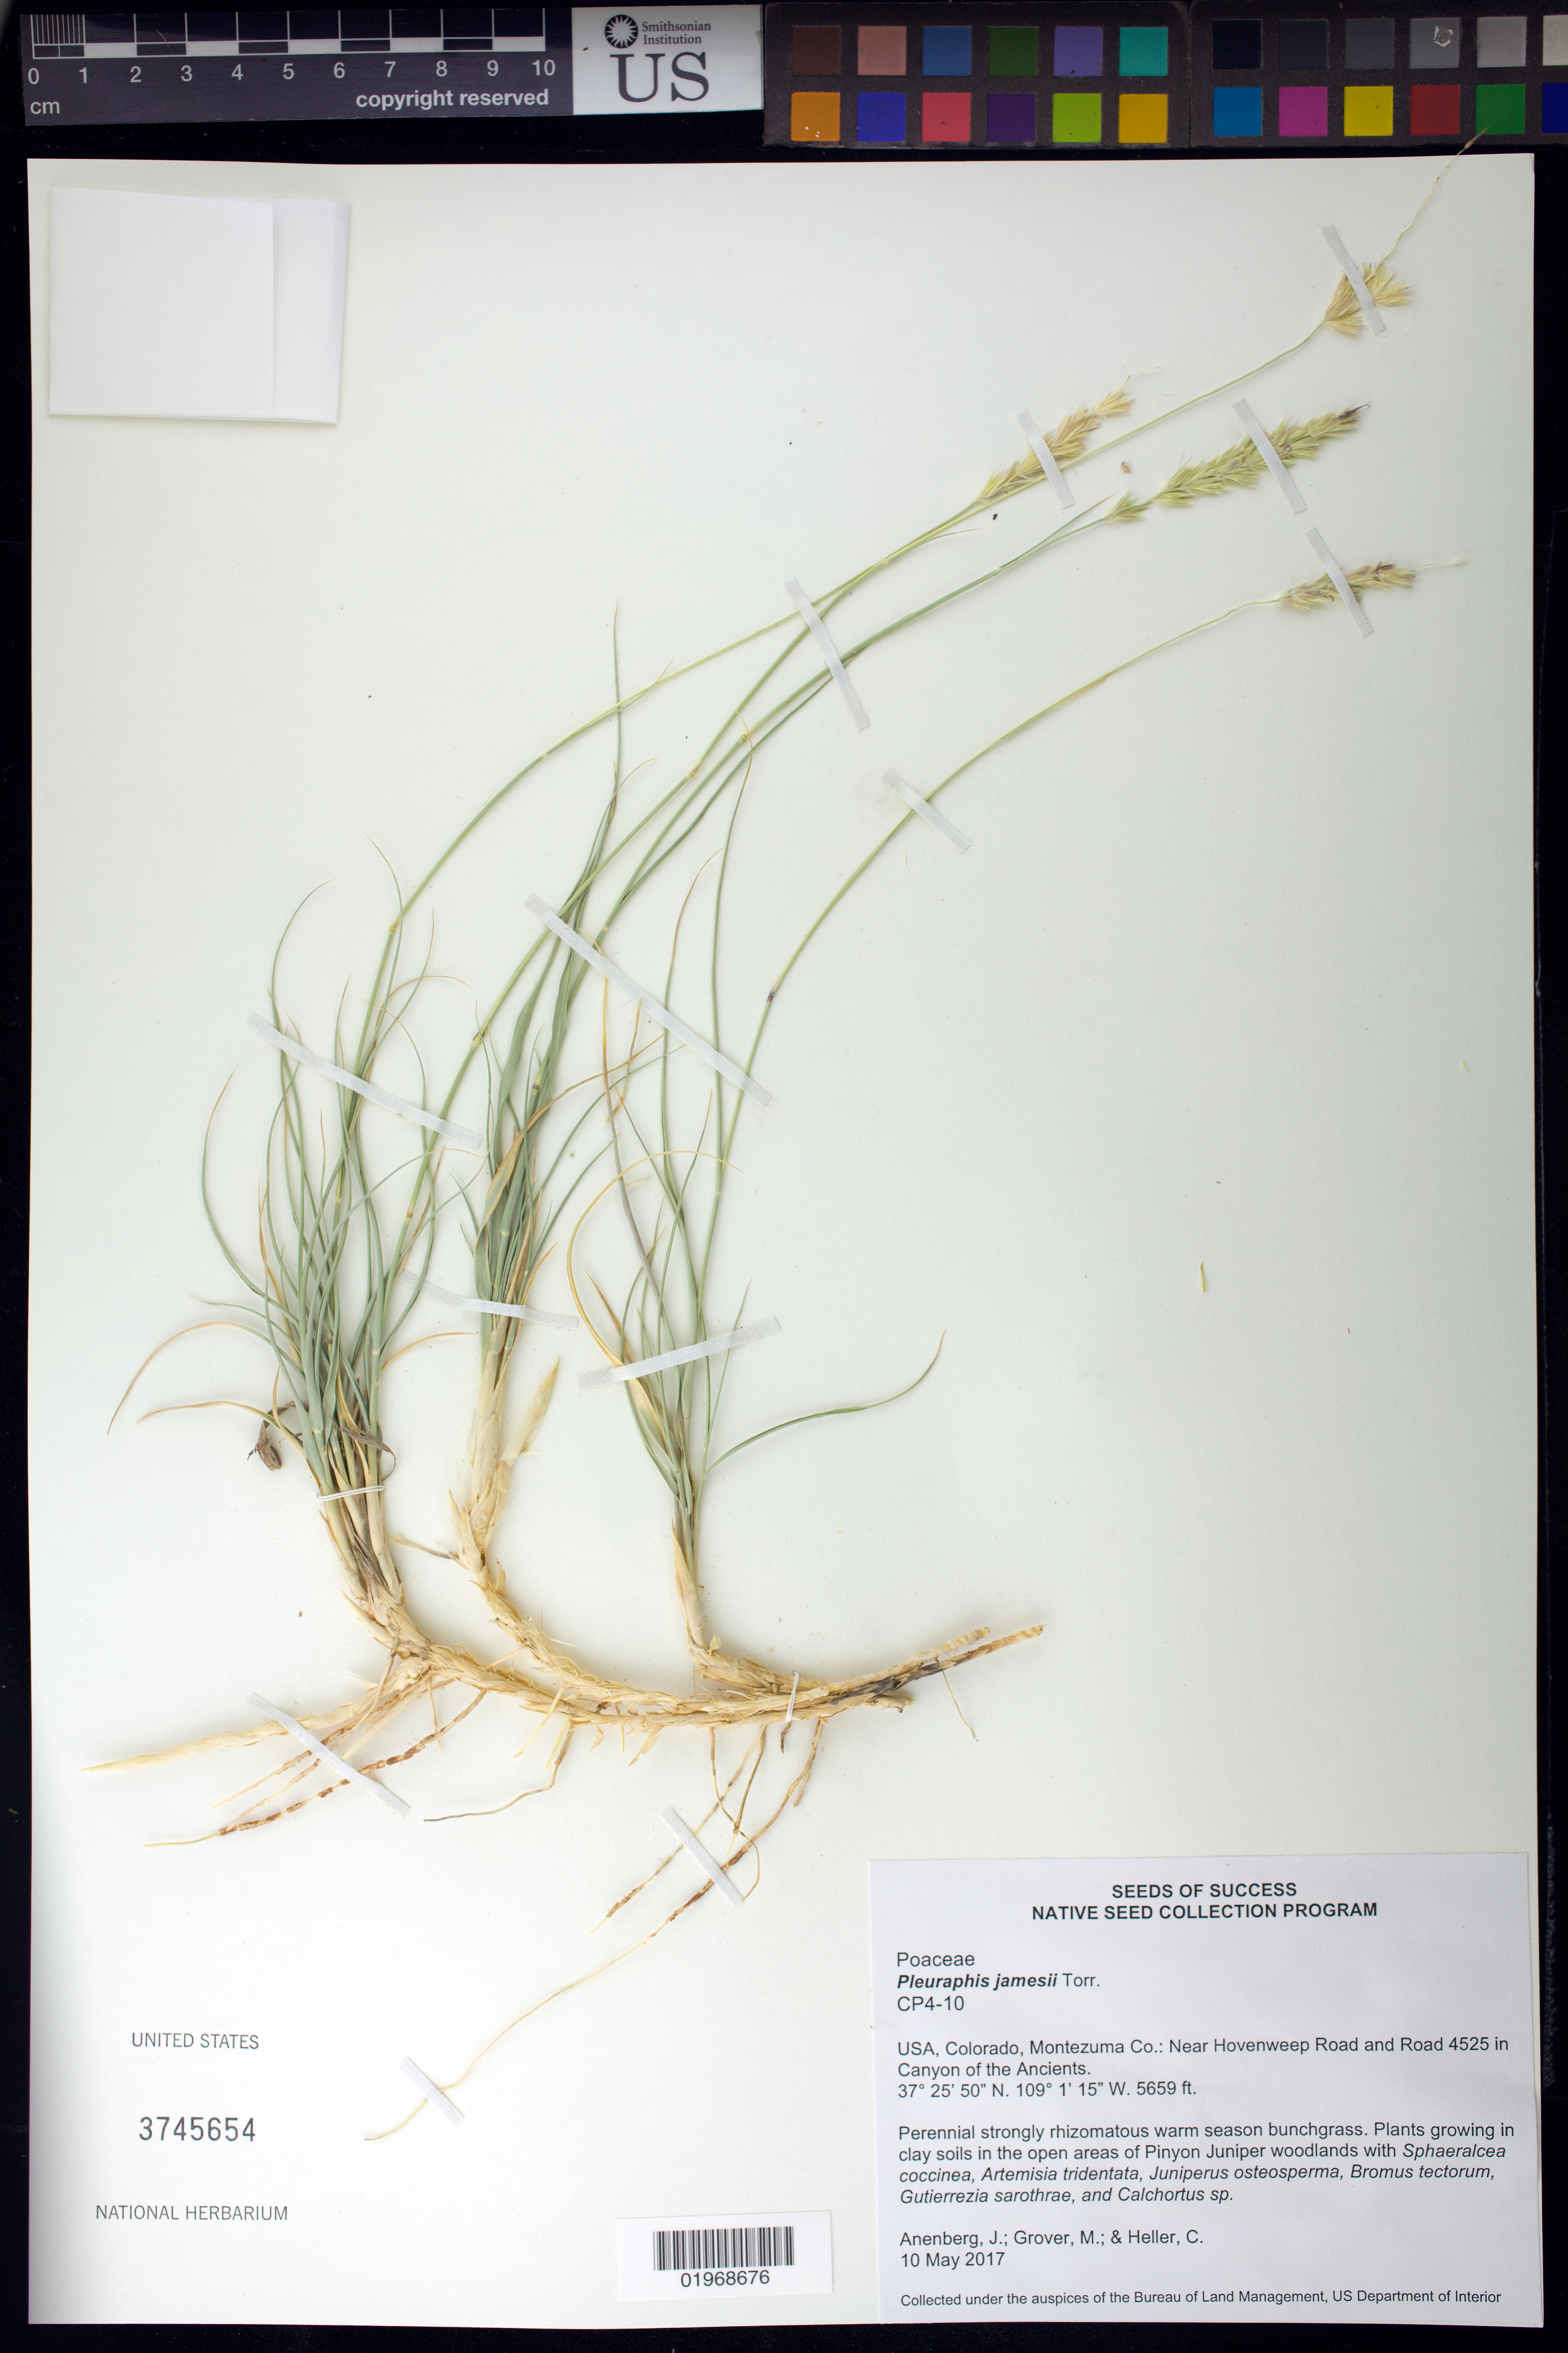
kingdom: Plantae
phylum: Tracheophyta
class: Liliopsida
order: Poales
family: Poaceae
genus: Pleuraphis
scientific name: Pleuraphis jamesii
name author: Torr.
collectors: J. Anenberg, M. Grover & C. Heller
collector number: CP4-10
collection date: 2017-05-10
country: United States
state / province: Colorado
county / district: Montezuma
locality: Canyon of the Ancients, near Hovenweep Road and Road 4525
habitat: Clay soilsin the open areas of Pinyon Juniper Woodlands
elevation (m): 1725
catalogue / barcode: US 3745654